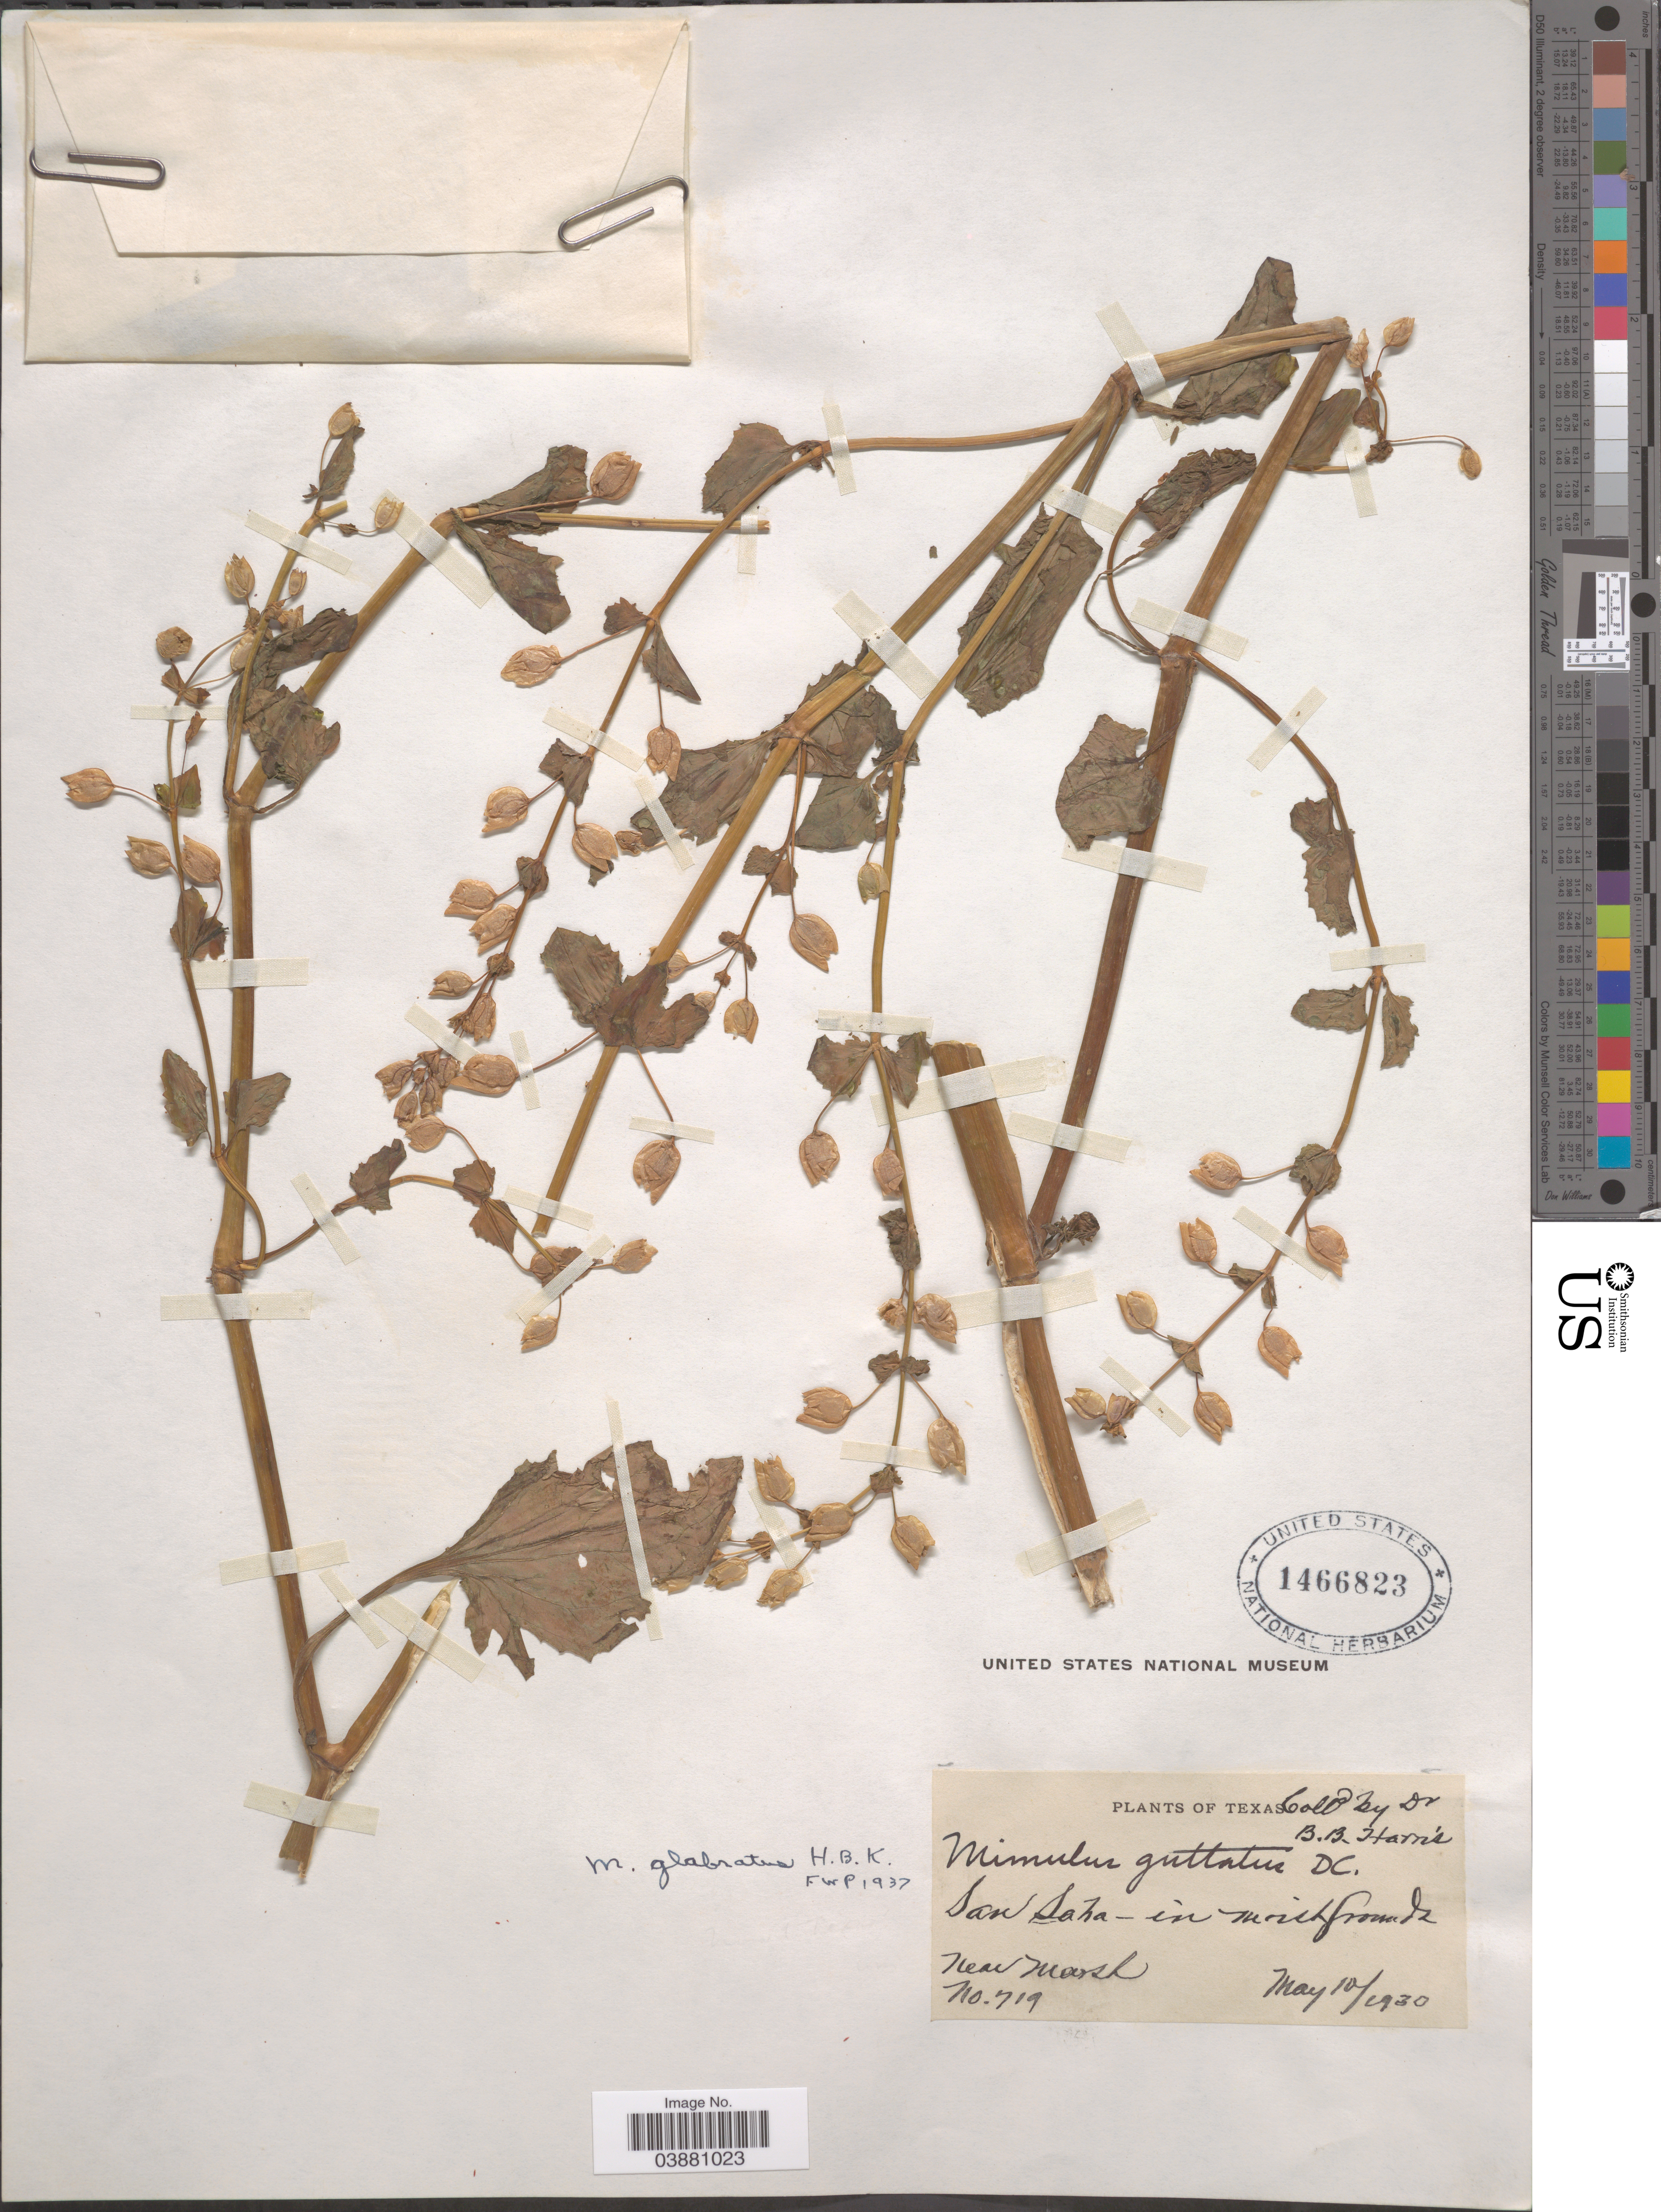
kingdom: Plantae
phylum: Tracheophyta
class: Magnoliopsida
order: Lamiales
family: Phrymaceae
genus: Mimulus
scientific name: Mimulus glabratus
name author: Kunth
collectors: B. B. Harris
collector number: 719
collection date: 1930-05-10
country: United States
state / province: Texas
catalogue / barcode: US 1466823